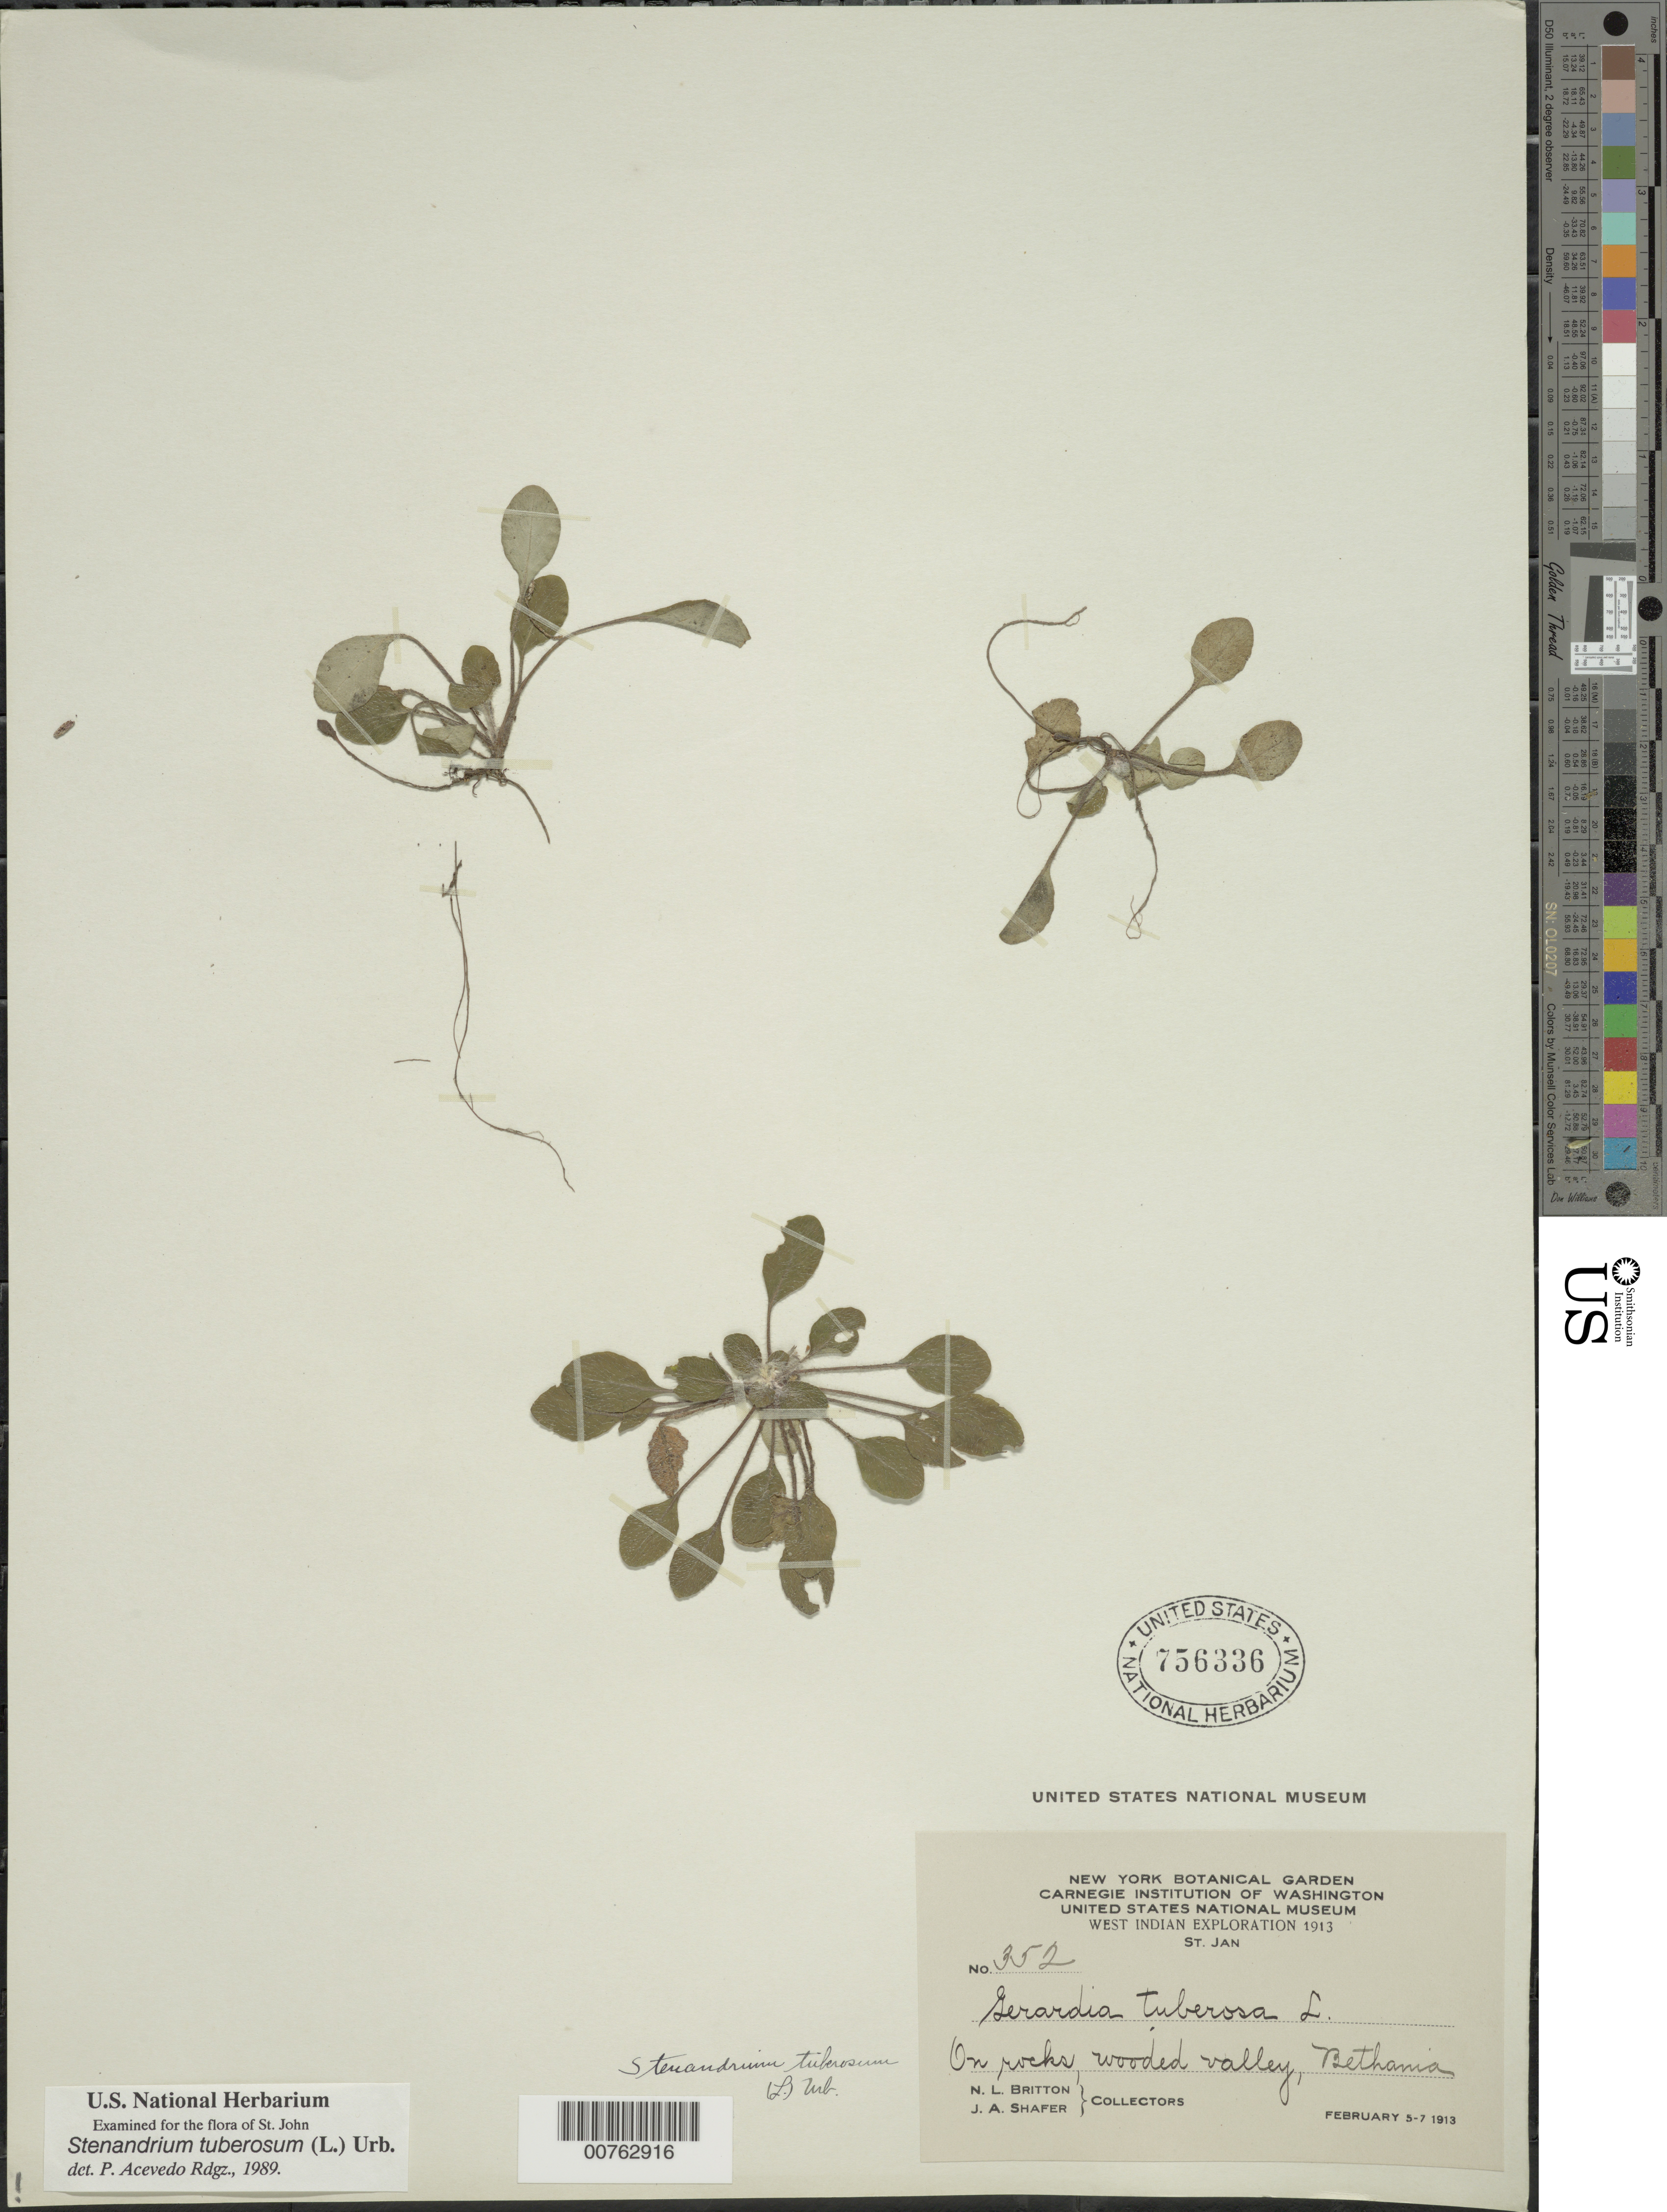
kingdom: Plantae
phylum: Tracheophyta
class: Magnoliopsida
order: Lamiales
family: Acanthaceae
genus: Stenandrium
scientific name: Stenandrium tuberosum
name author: (L.) Urb.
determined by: Acevedo-Rodríguez, P., (BOT), Smithsonian Institution - National Museum of Natural History (UNITED STATES)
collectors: N. Britton & J. A. Shafer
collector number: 352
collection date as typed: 05 Feb 1913 to 07 Feb 1913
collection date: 1913-02-05/1913-02-07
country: U.S. Virgin Islands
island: St. John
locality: Bethania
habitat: On rocks, wooded valley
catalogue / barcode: US 756336